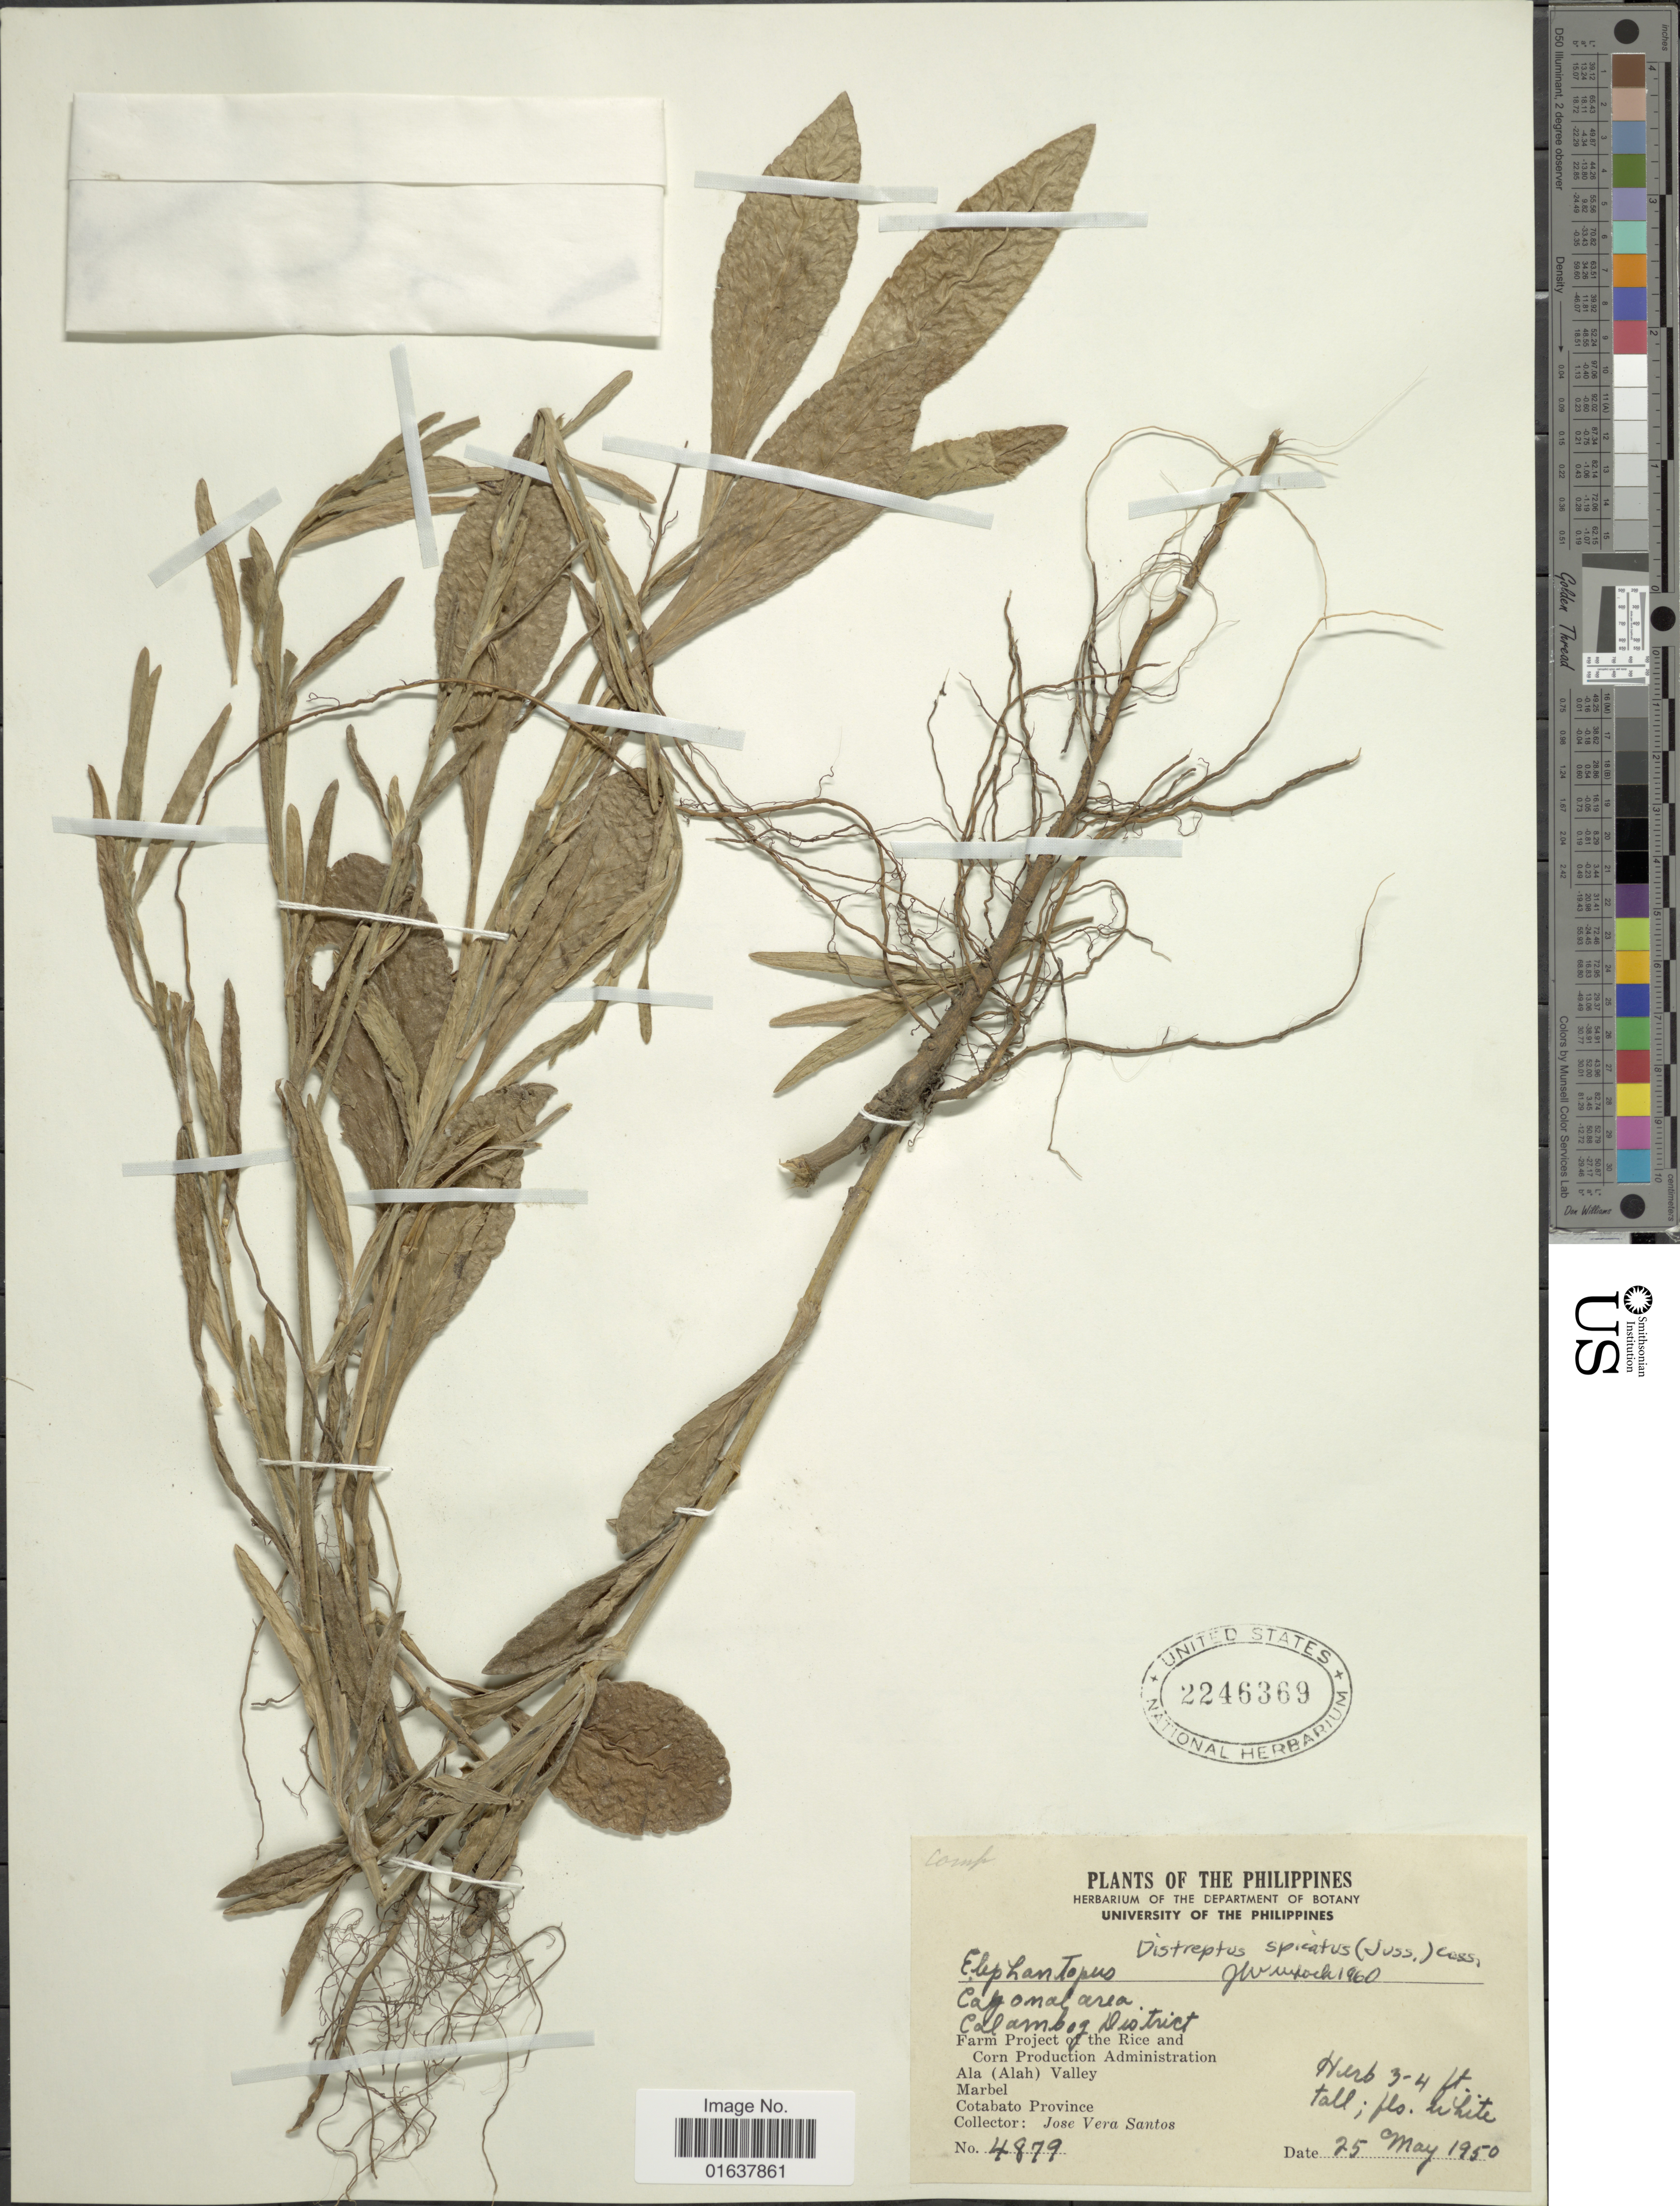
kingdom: Plantae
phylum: Tracheophyta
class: Magnoliopsida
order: Asterales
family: Asteraceae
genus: Pseudelephantopus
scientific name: Pseudelephantopus spicatus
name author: (Juss. ex Aubl.) C.F. Baker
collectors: J. V. Santos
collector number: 4879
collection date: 1950-05-25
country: Philippines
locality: Caponalarea, Calambog District. Ala (Alah) Valley, Marbel, Cotabato Province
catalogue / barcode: US 2246369